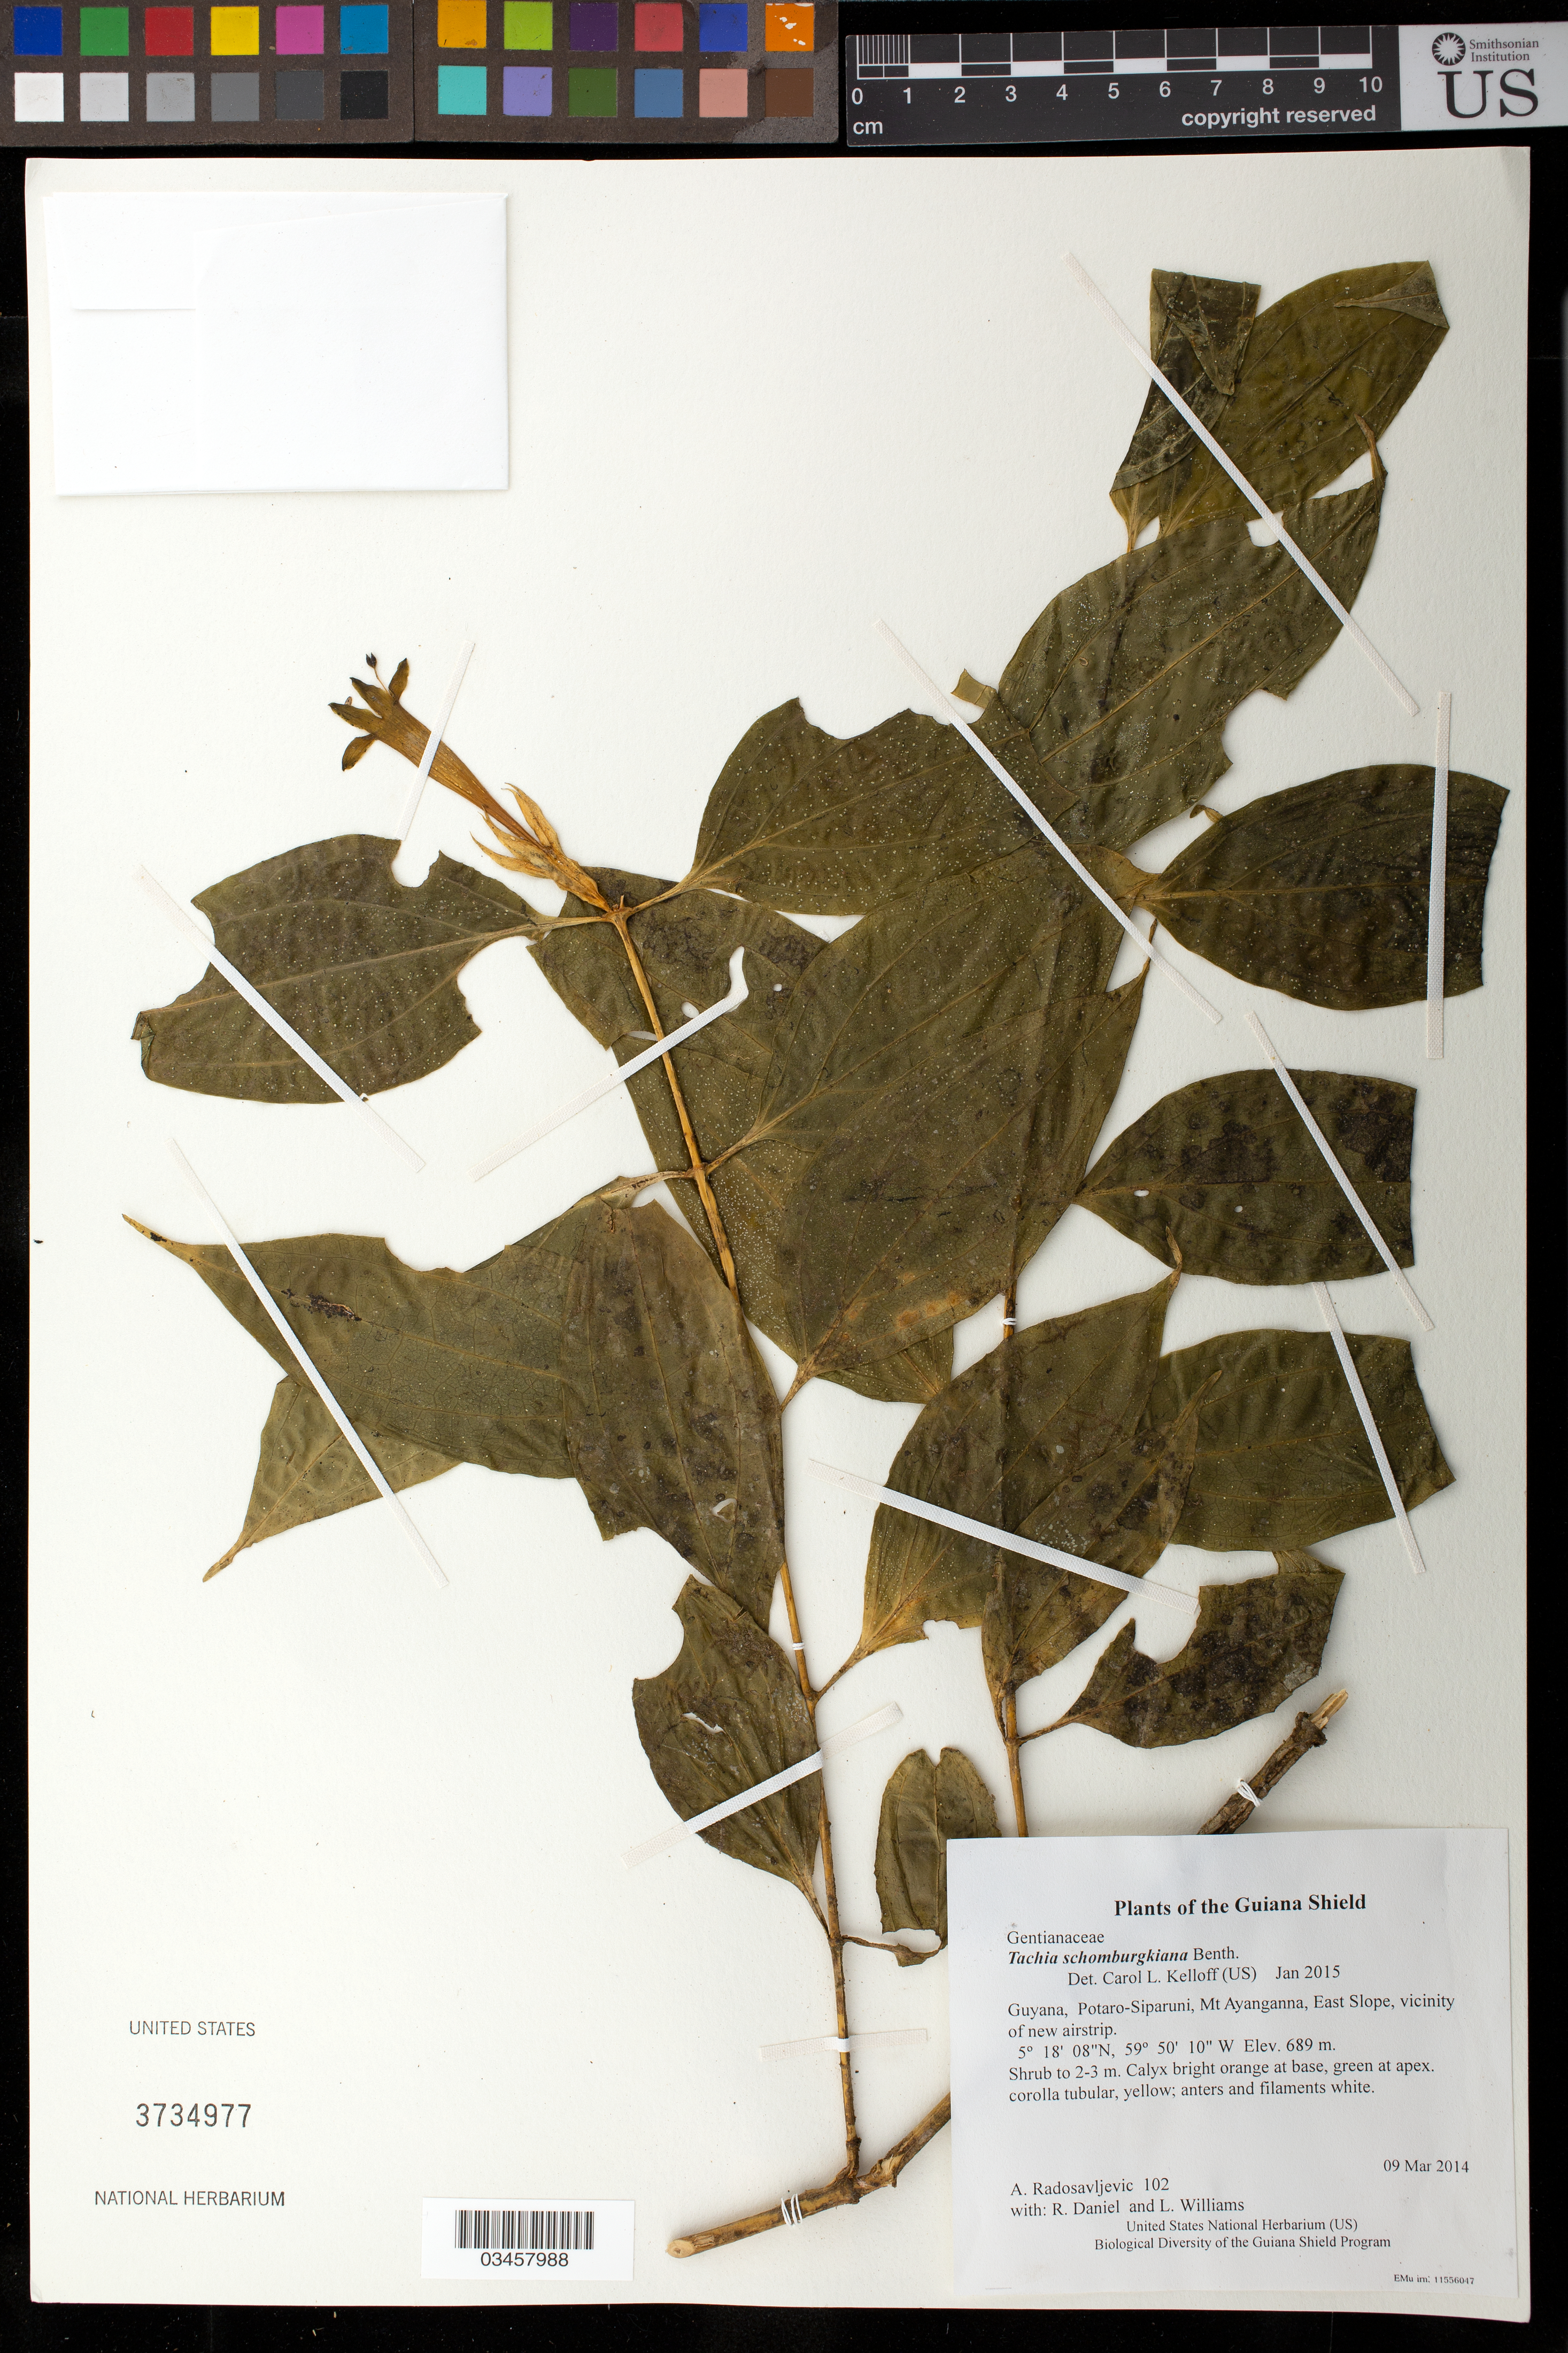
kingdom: Plantae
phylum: Tracheophyta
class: Magnoliopsida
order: Gentianales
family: Gentianaceae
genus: Tachia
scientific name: Tachia schomburgkiana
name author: Benth.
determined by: Kelloff, Carol L., (US), Smithsonian Institution - National Museum of Natural History (UNITED STATES)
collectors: A. Radosavljevic, R. Daniel & L. Williams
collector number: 102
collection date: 2014-03-09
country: Guyana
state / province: Potaro-Siparuni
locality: Mt Ayanganna, East Slope, vicinity of new airstrip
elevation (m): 689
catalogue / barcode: US 3734977